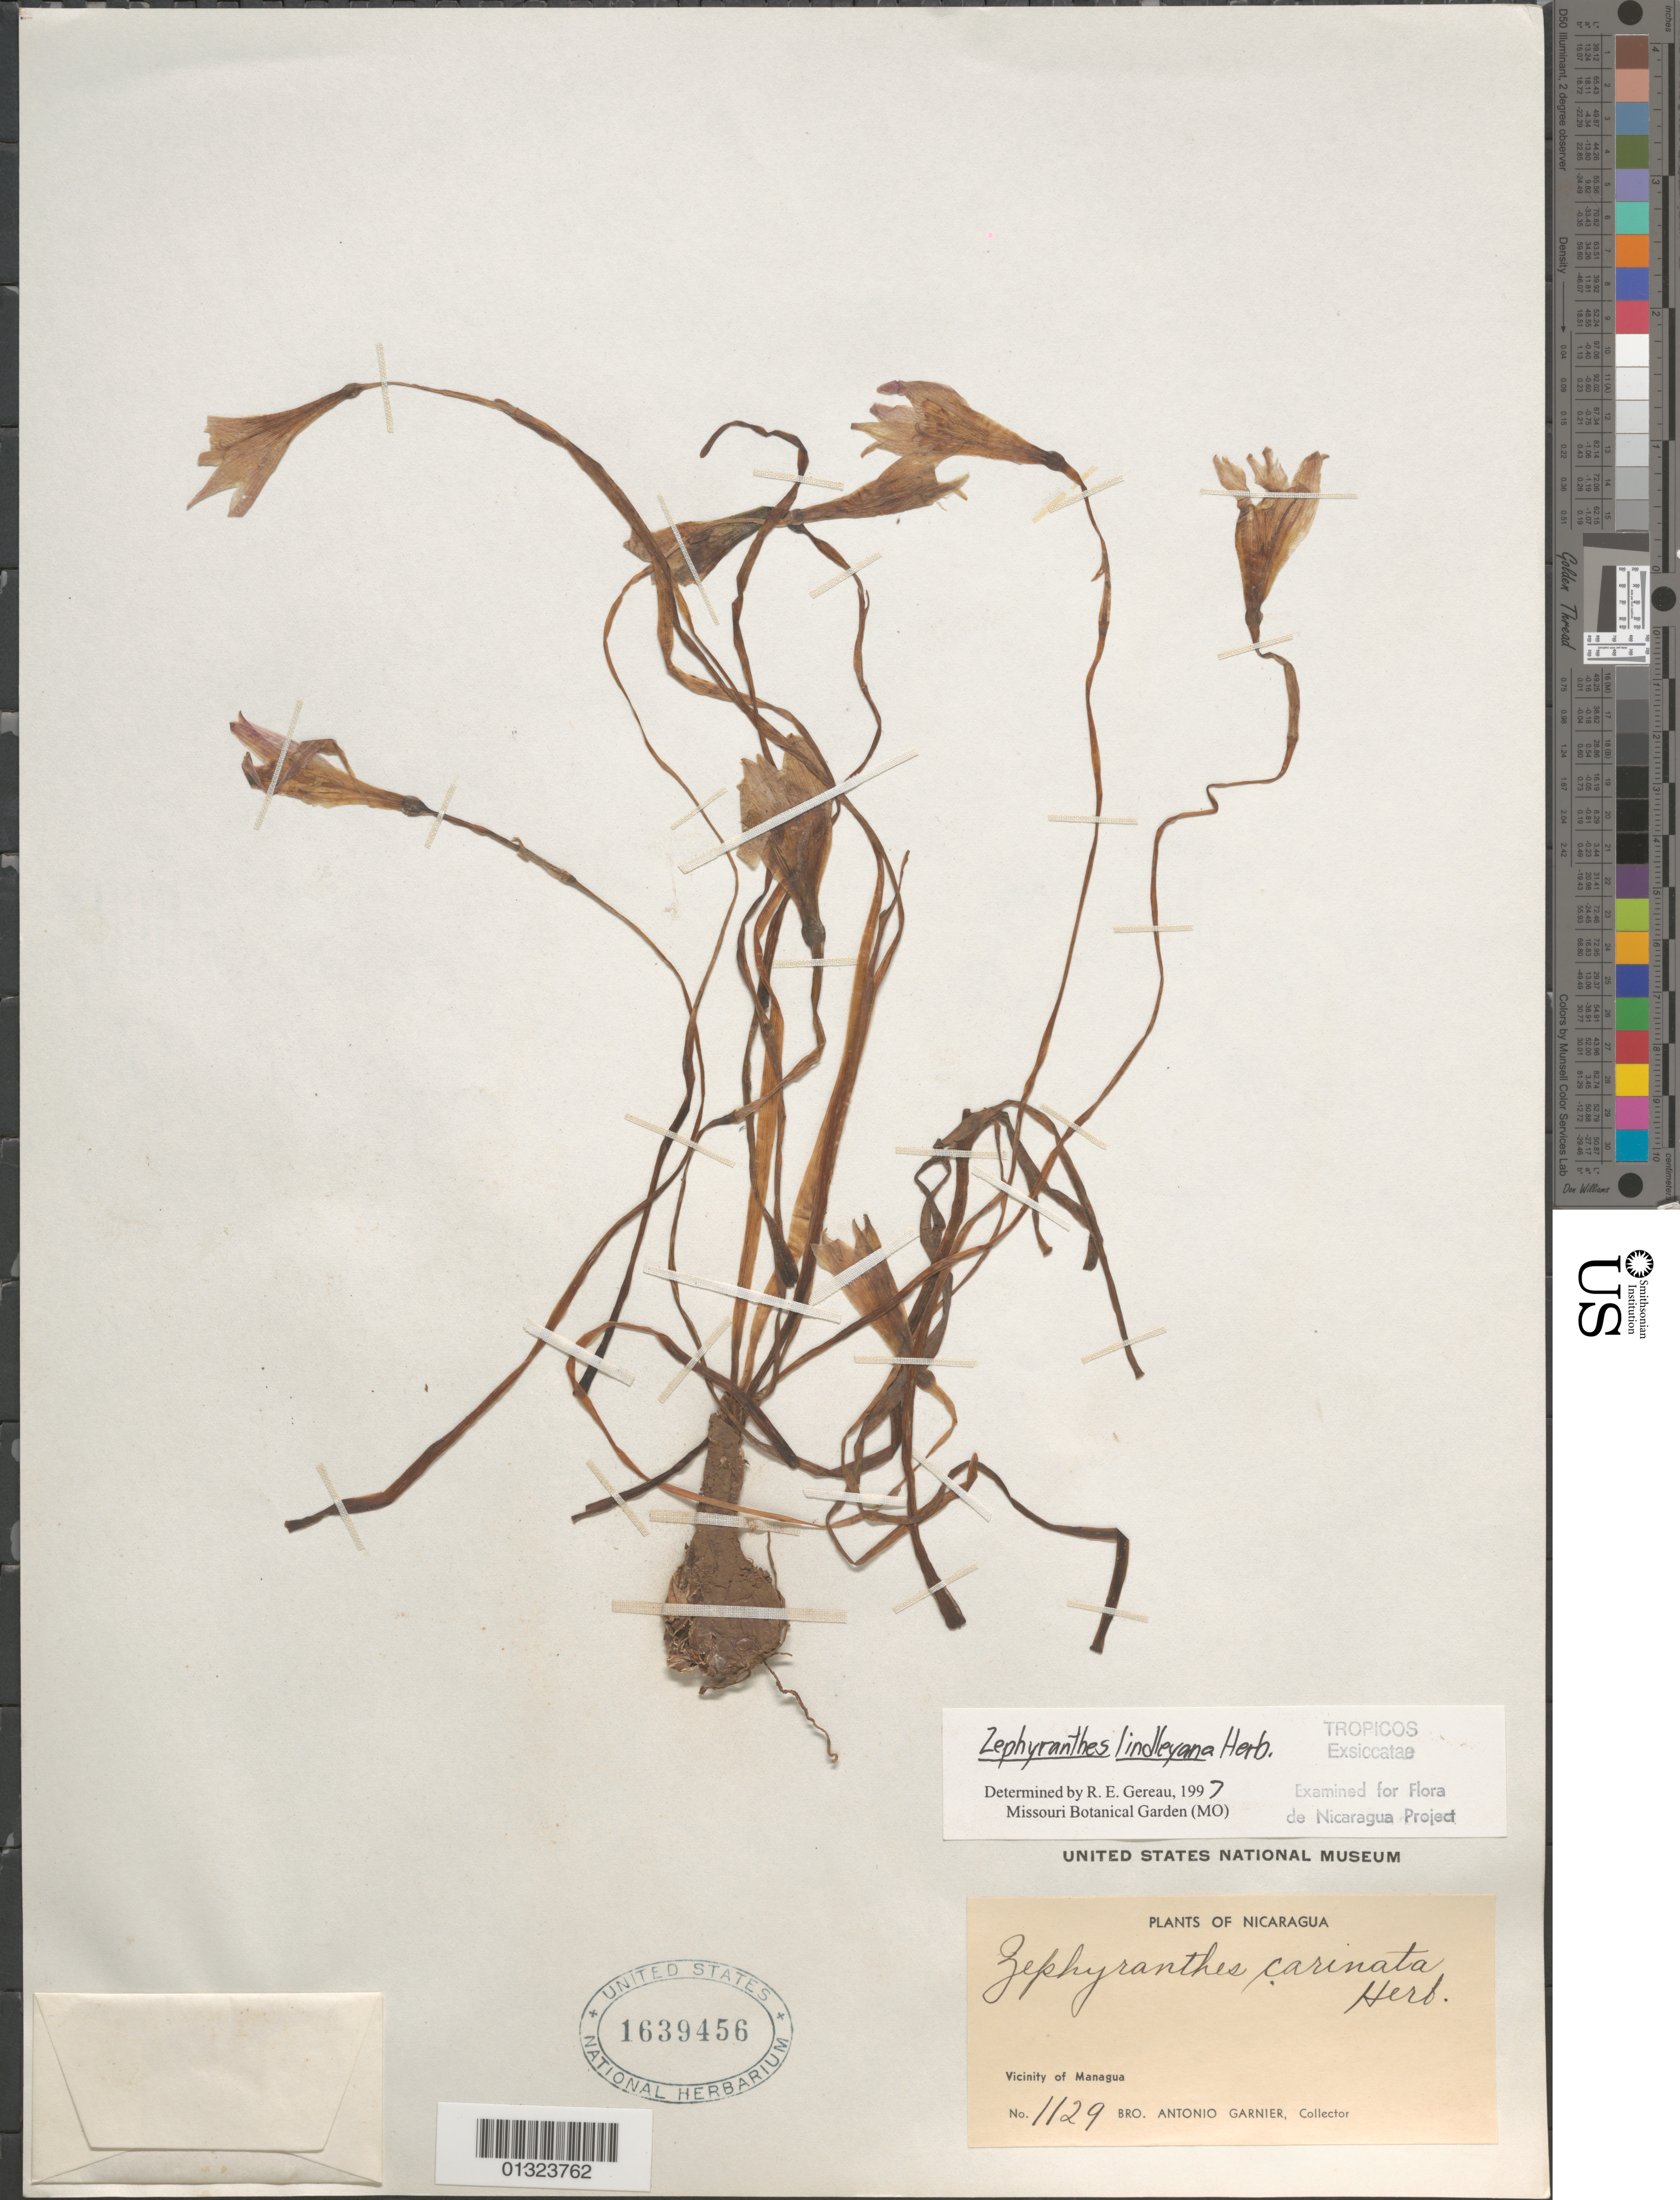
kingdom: Plantae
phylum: Tracheophyta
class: Liliopsida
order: Asparagales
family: Amaryllidaceae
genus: Zephyranthes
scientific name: Zephyranthes lindleyana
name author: Herb.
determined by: Gereau, R. E.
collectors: Bro. A. Garnier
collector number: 1129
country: Nicaragua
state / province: Managua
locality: Vicinity of Managua.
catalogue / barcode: US 1639456